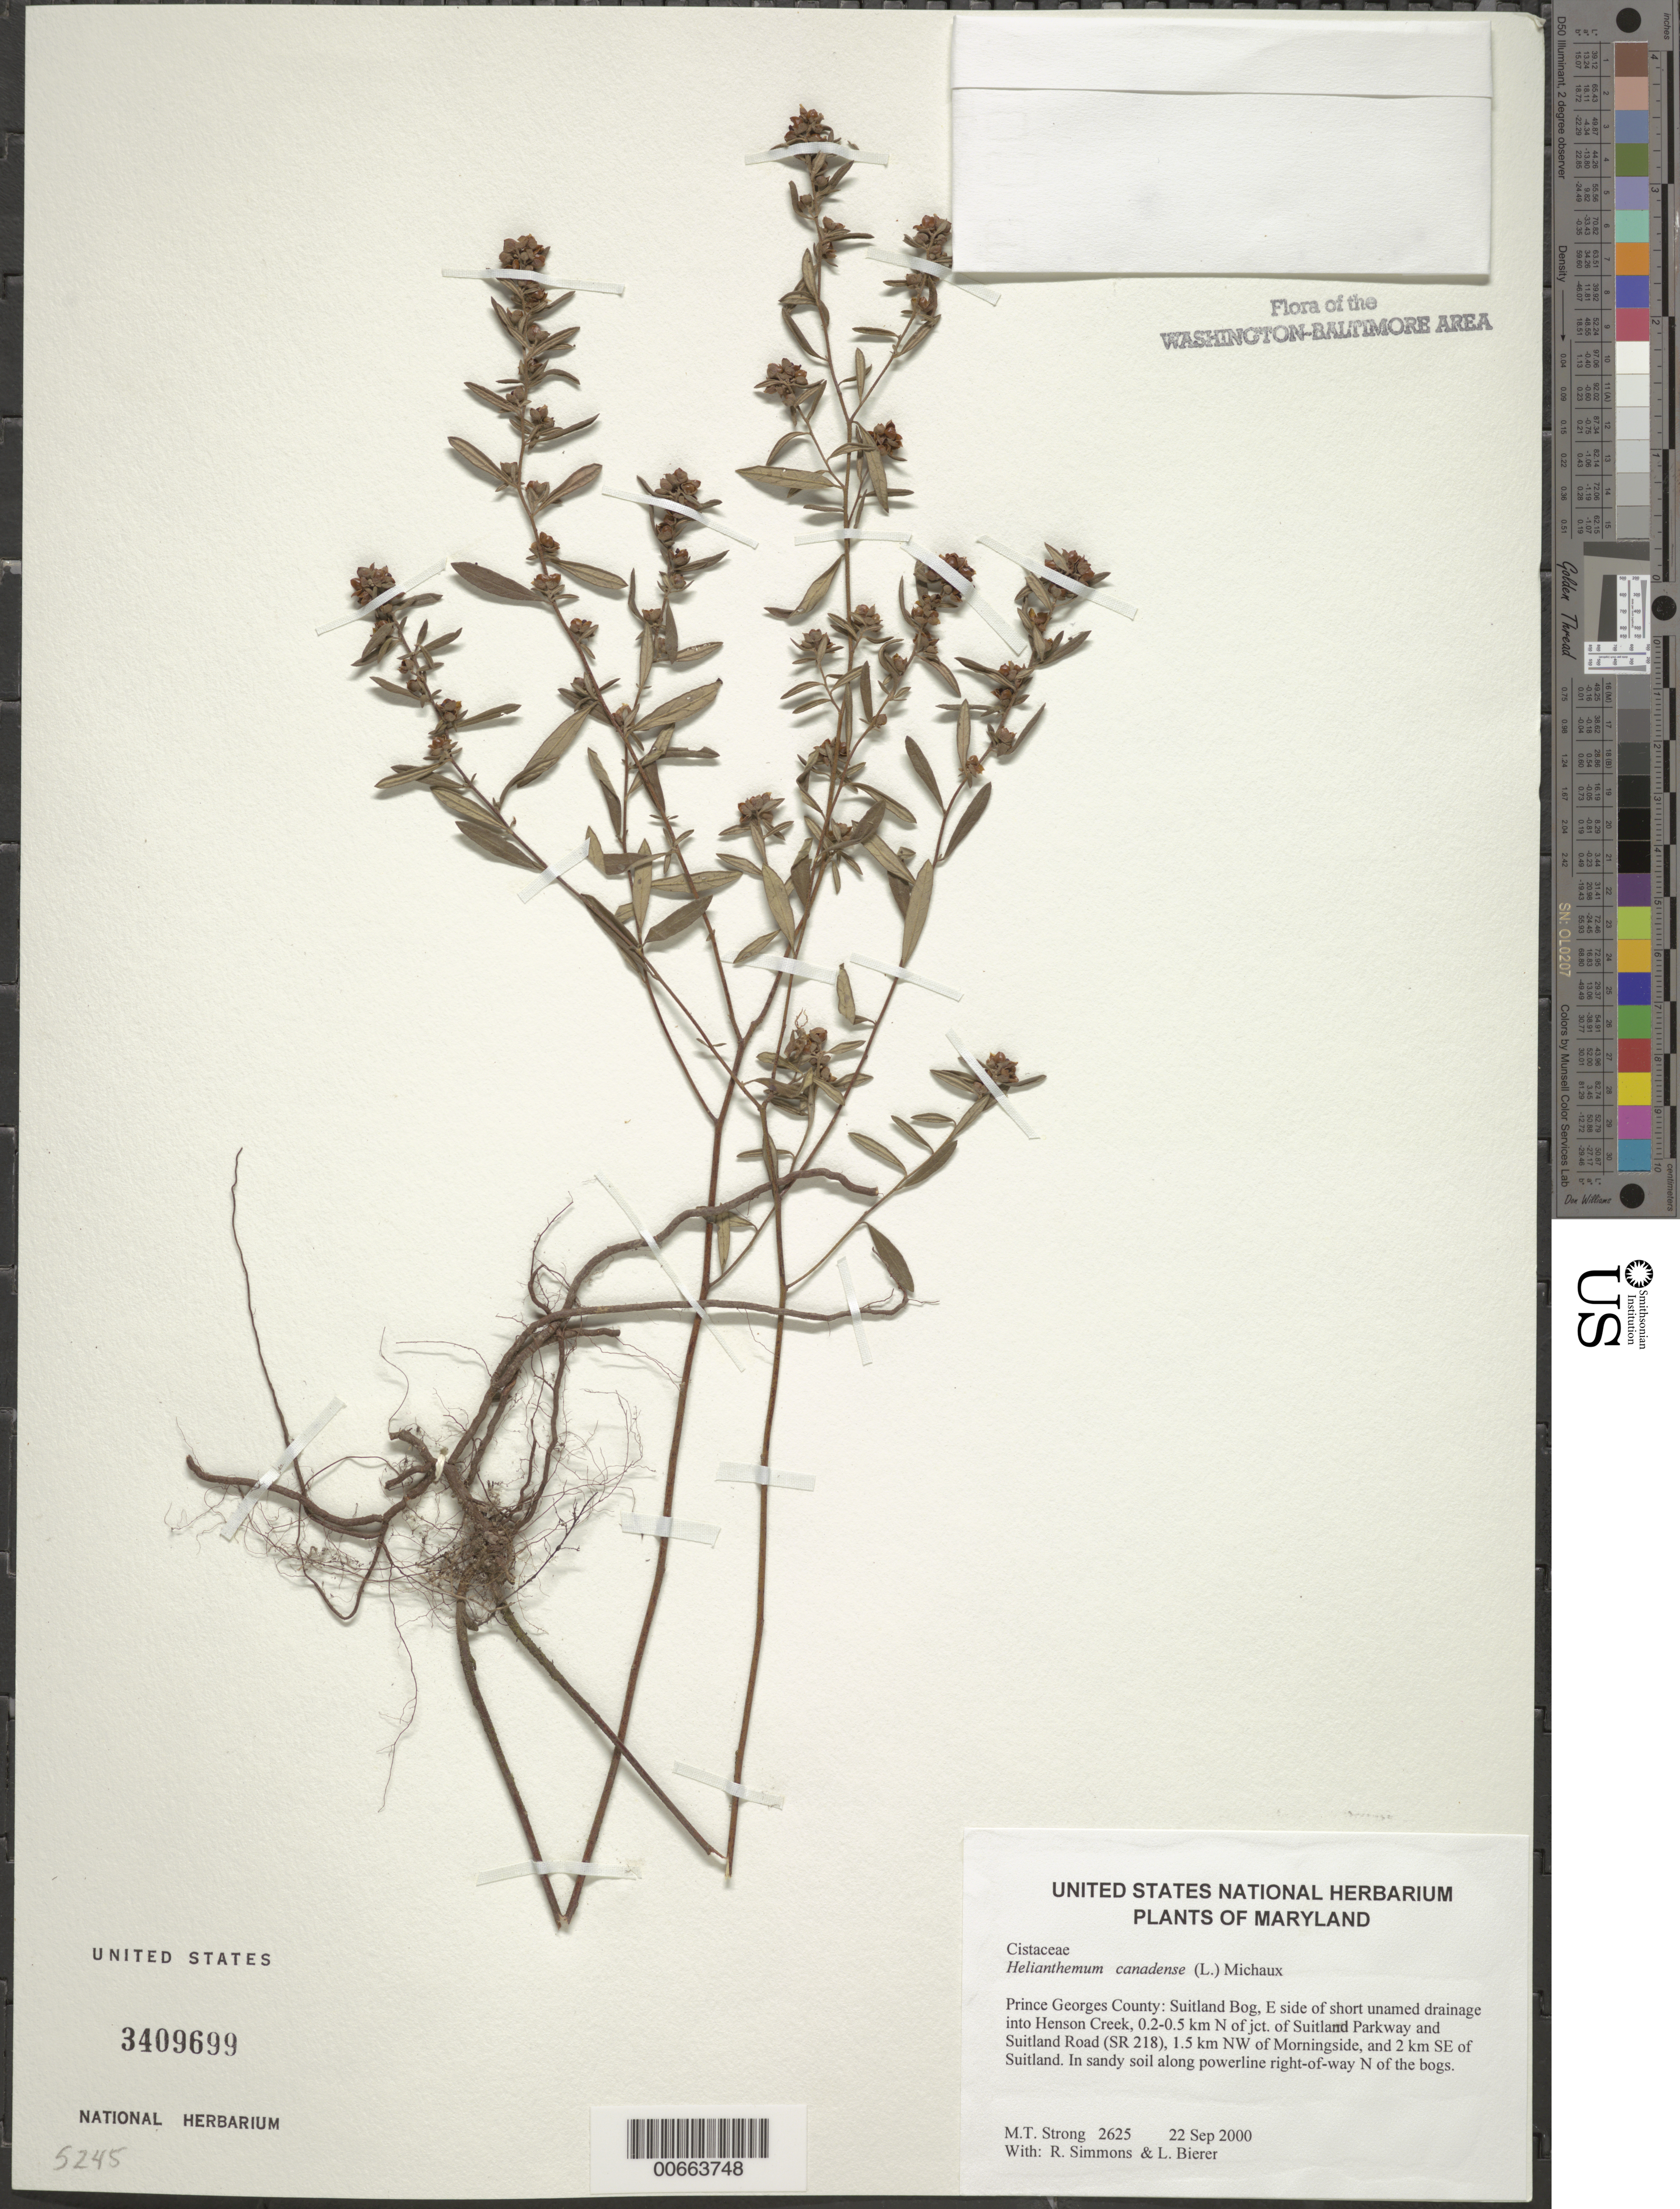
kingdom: Plantae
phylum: Tracheophyta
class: Magnoliopsida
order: Malvales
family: Cistaceae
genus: Crocanthemum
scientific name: Crocanthemum canadense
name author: (L.) Britton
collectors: M. T. Strong, R. Simmons & L. Beier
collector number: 2625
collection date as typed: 22 Sep 2000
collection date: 2000-09-22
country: United States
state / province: Maryland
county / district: Prince George's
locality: Suitland Bog, E side of short unamed drainage into Henson Creek, 0.2-0.5 km N of jct. of Suitland Parkway and Suitland Road (SR 218), 1.5 km NW of Morningside, and 2 km SE of Suitland.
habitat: In sandy soil along powerline right-of-way N of the bogs.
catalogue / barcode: US 3409699